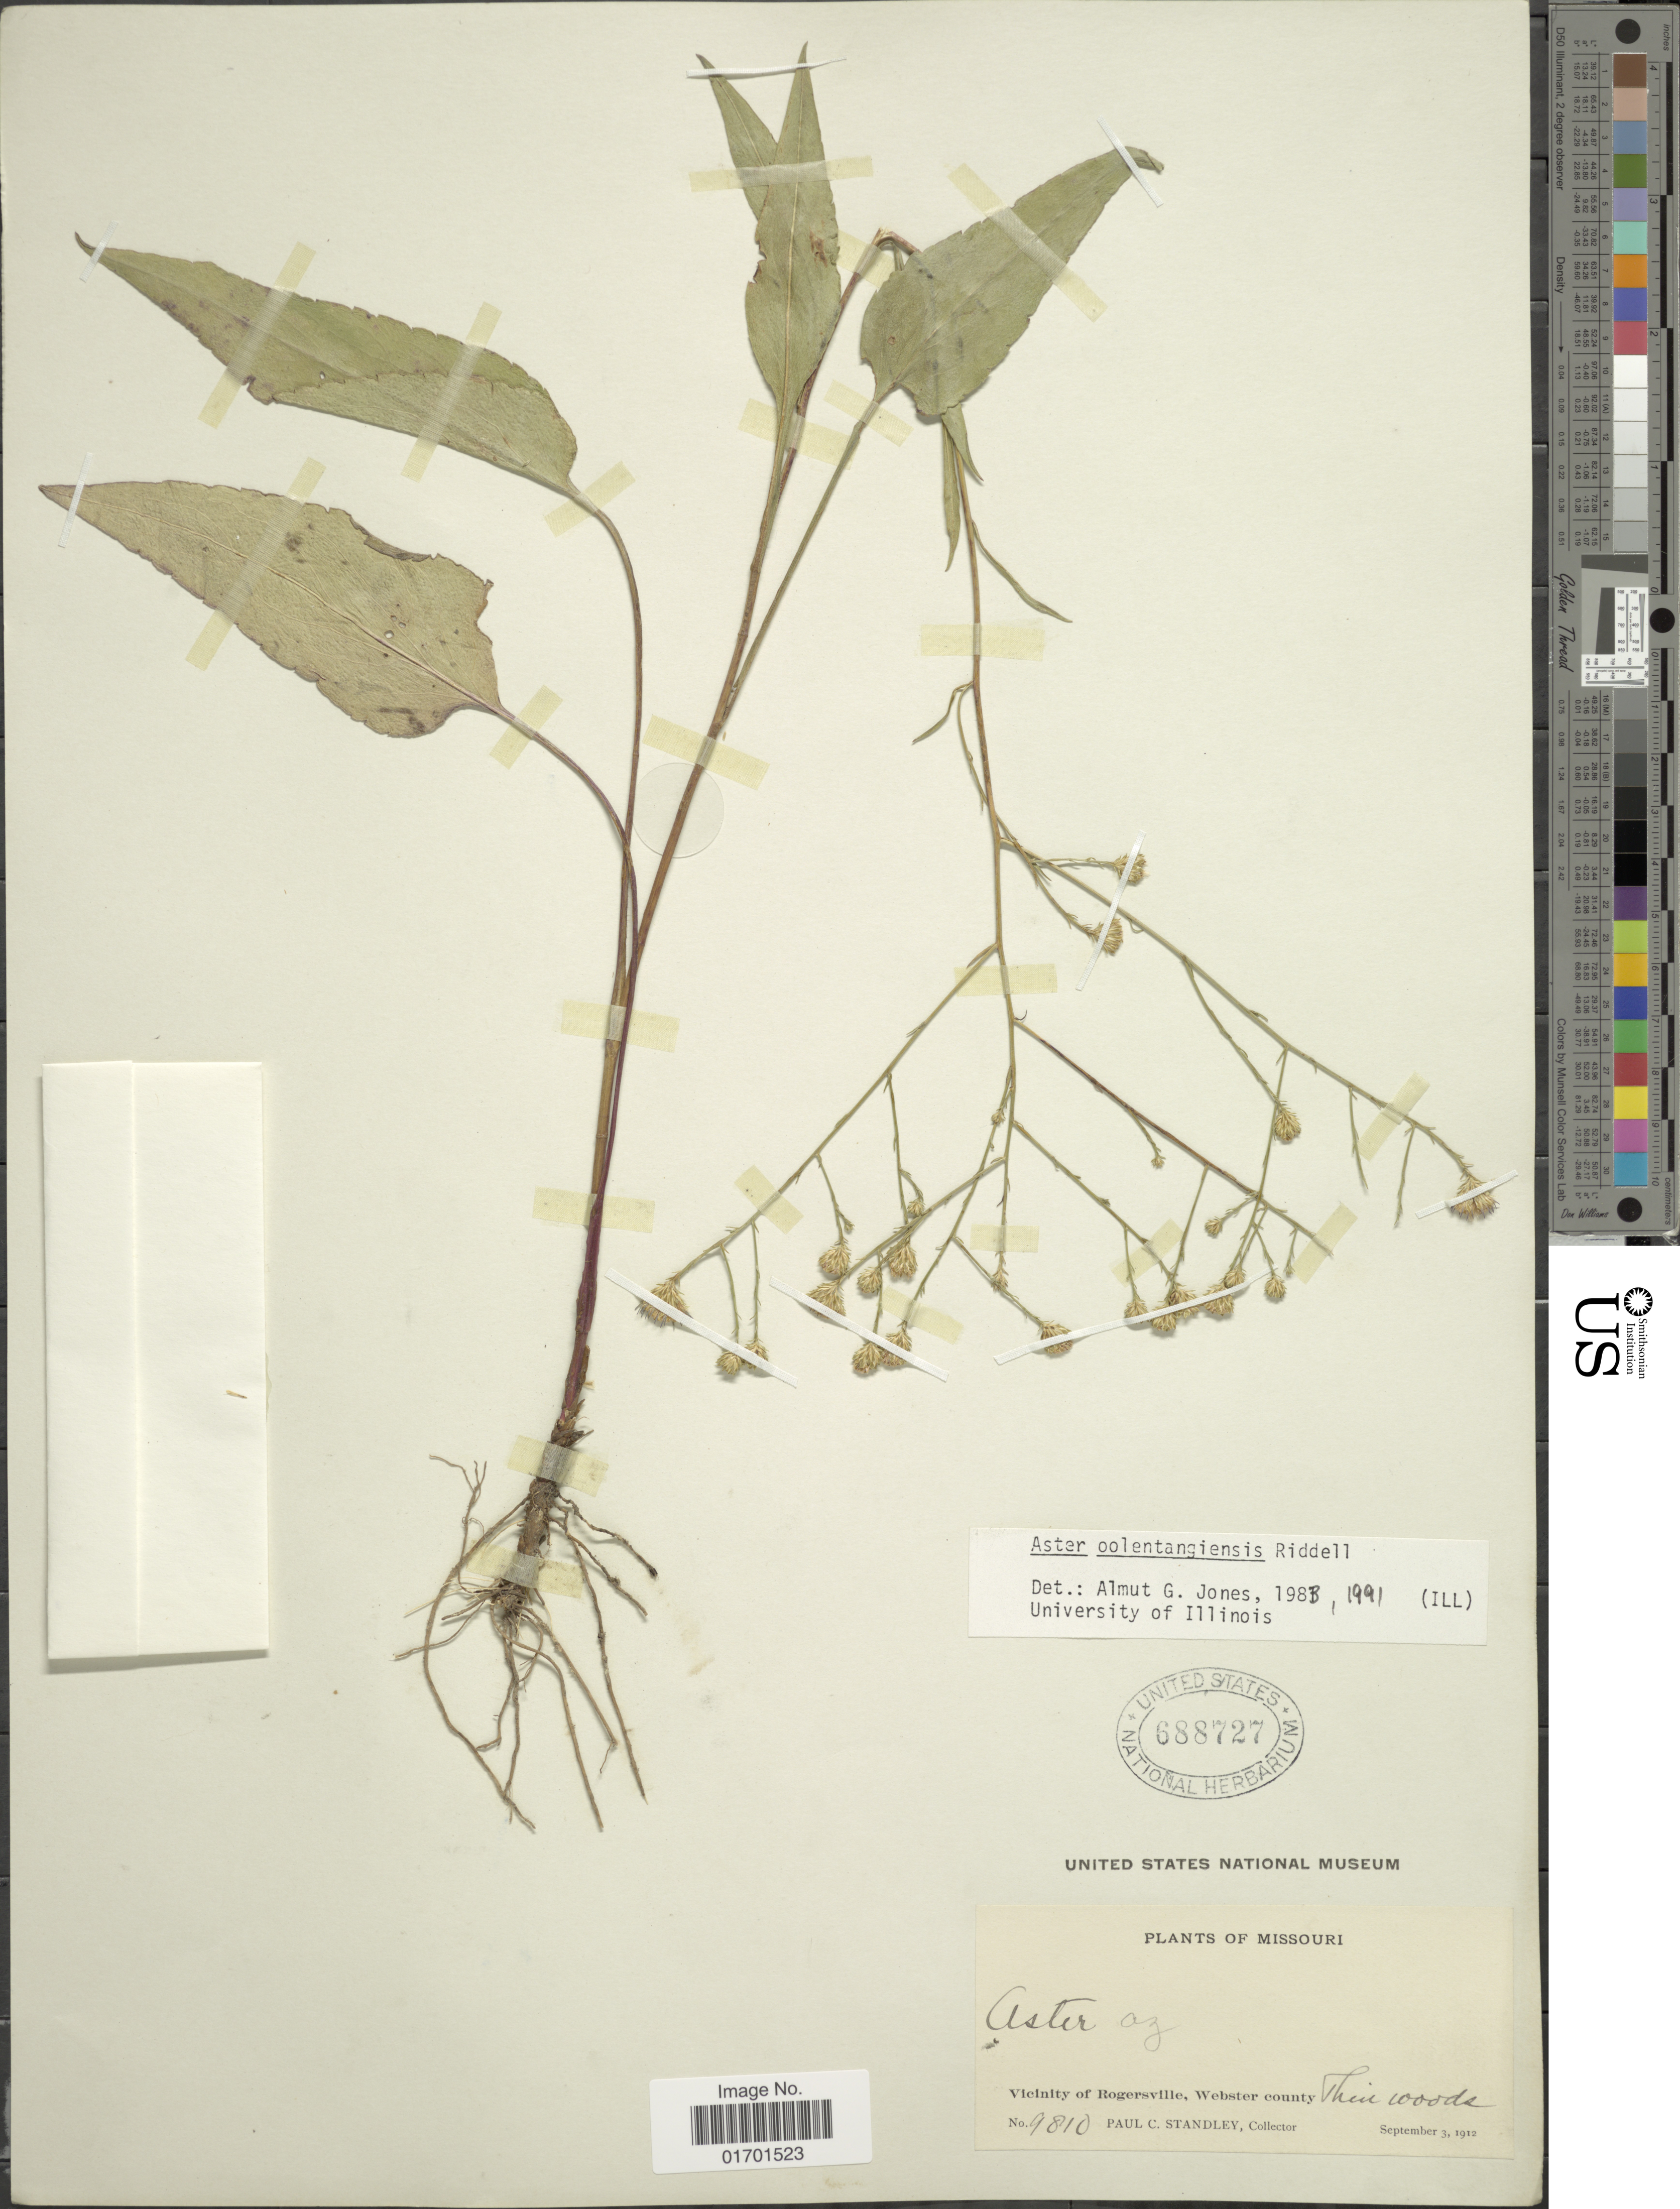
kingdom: Plantae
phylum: Tracheophyta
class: Magnoliopsida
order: Asterales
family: Asteraceae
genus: Symphyotrichum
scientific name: Symphyotrichum oolentangiense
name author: (Riddell) G.L. Nesom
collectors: P. C. Standley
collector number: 9810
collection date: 1912-09-03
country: United States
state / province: Missouri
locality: Vicinity of Rogersville, Webster county, Thin woods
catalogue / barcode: US 688727